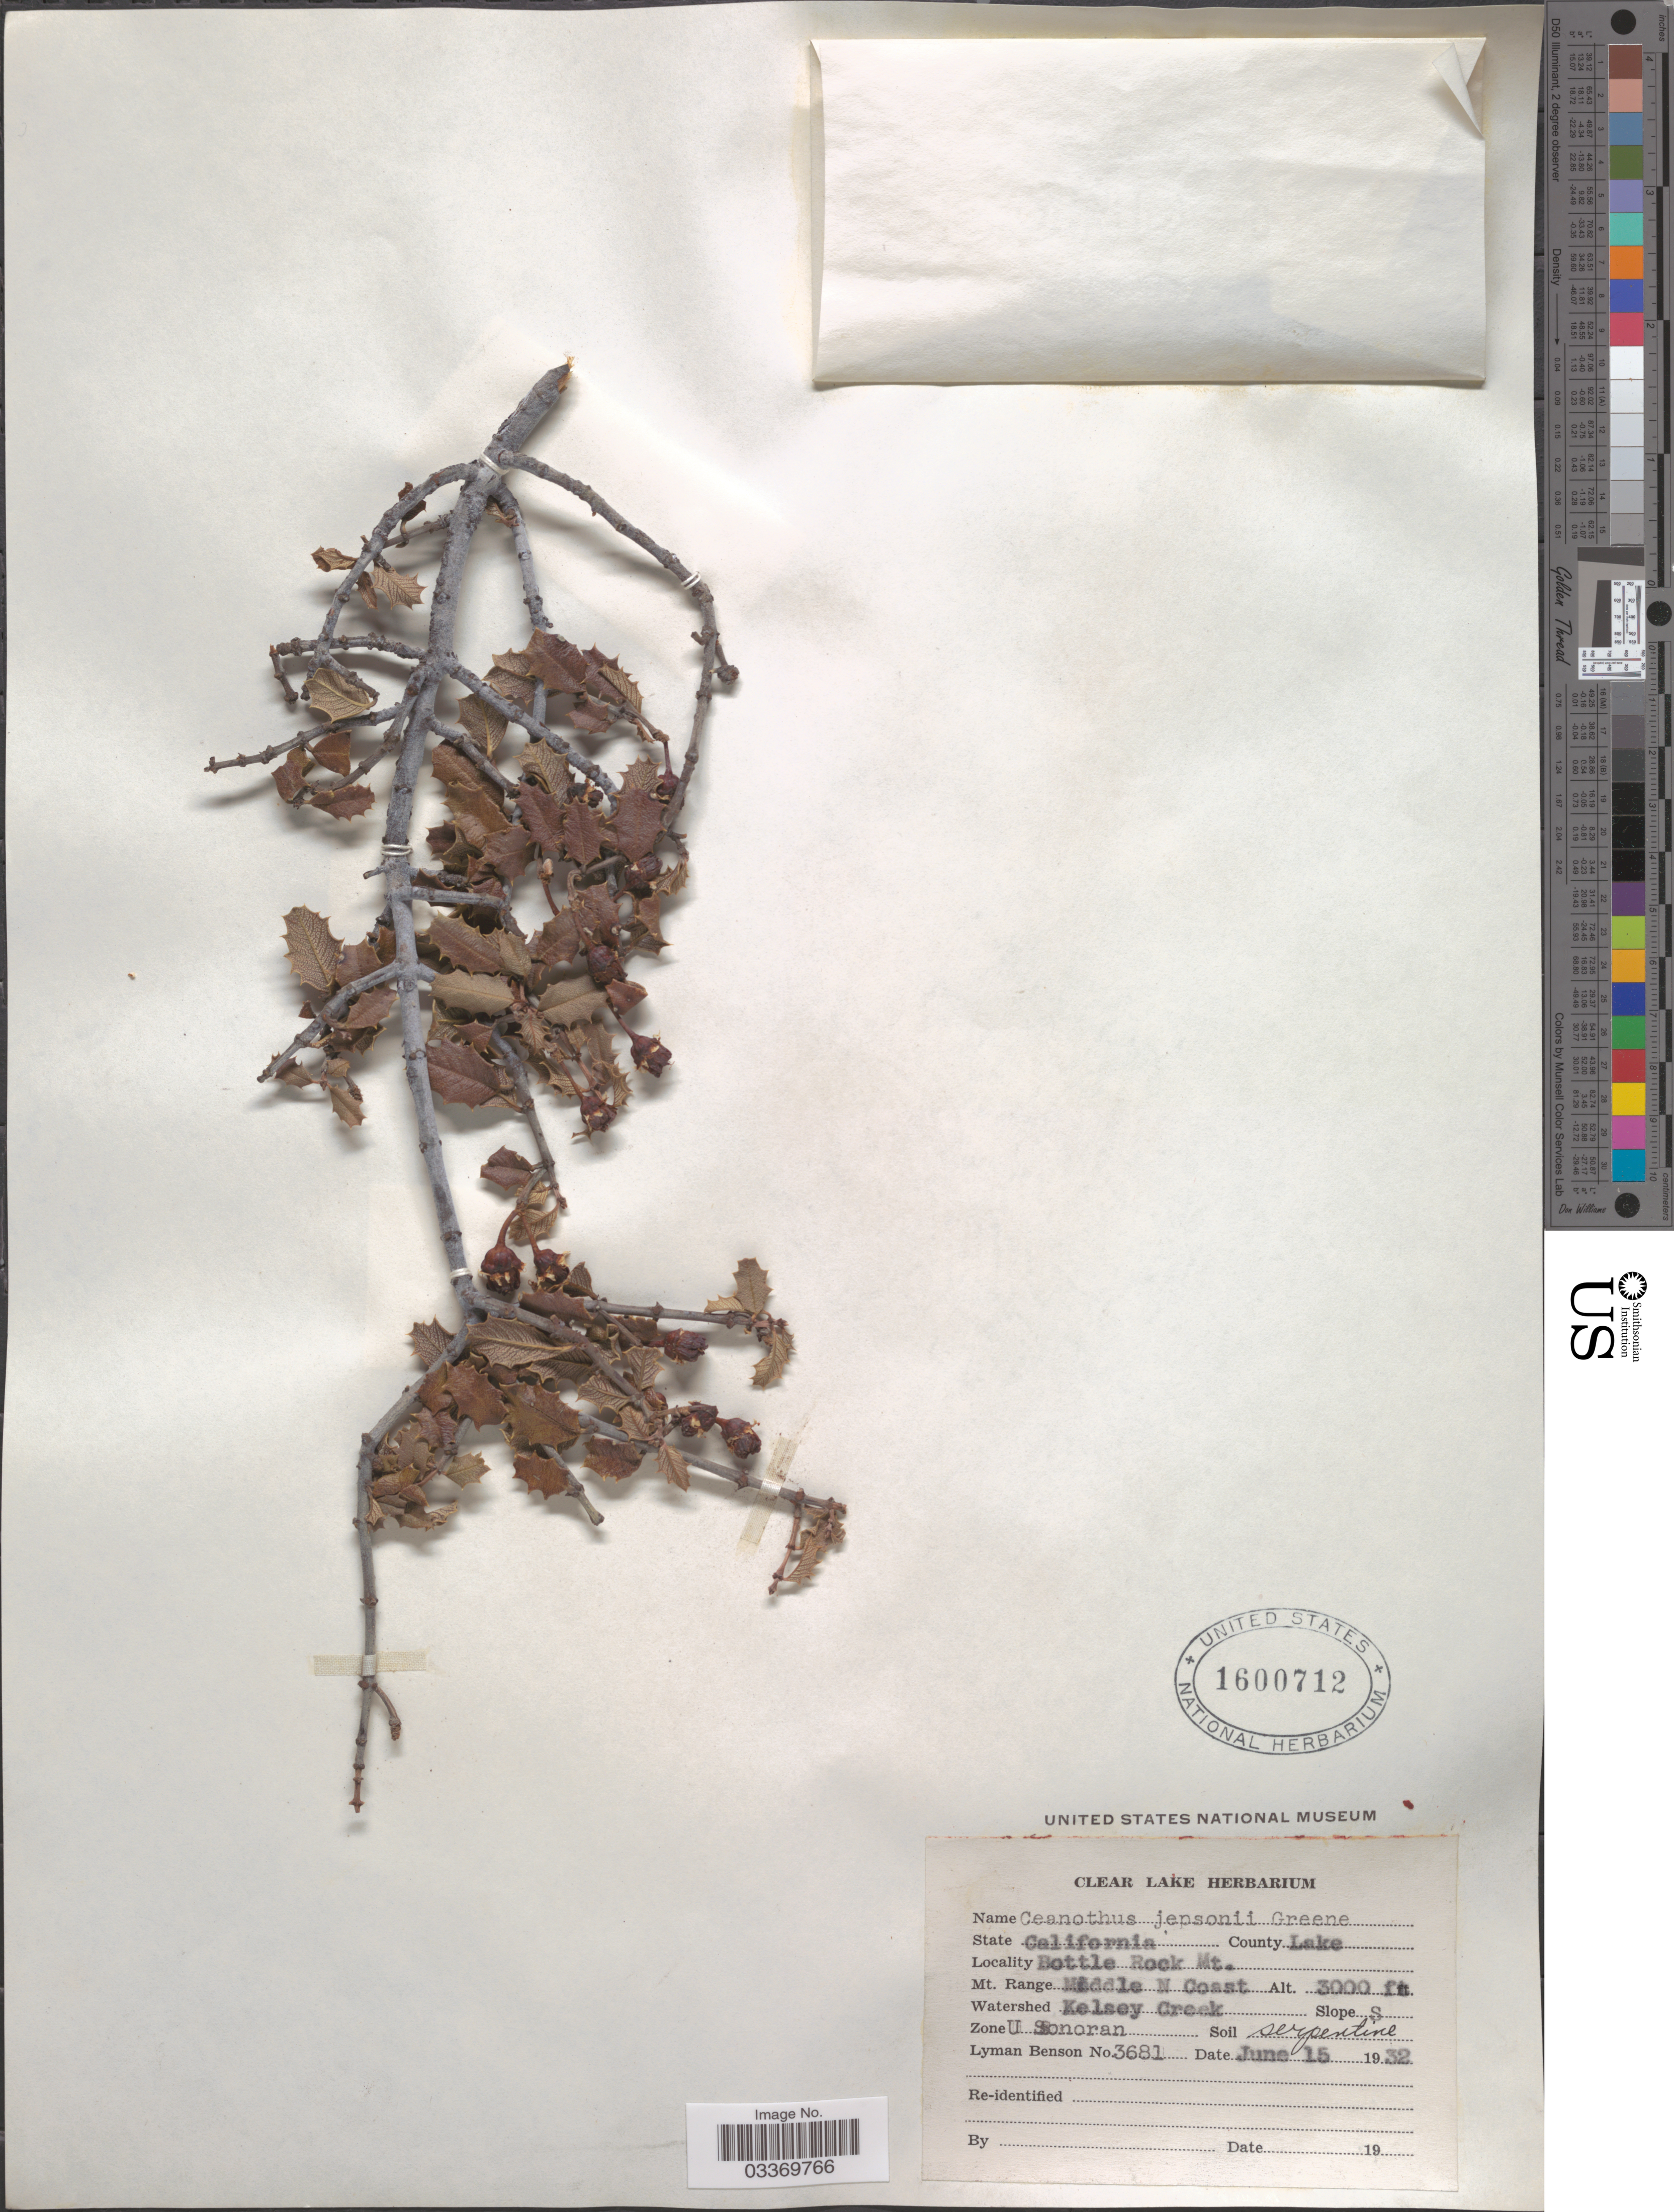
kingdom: Plantae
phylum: Tracheophyta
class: Magnoliopsida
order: Rosales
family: Rhamnaceae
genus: Ceanothus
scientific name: Ceanothus jepsonii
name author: Greene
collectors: L. D. Benson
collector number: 3681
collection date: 1932-06-15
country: United States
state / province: California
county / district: Lake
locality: County Lake. Bottle Rock Mt. Mt. Range Middle N Coast. Watershed Kelsey Creek. Zone U Sonoran.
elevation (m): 914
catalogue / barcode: US 1600712